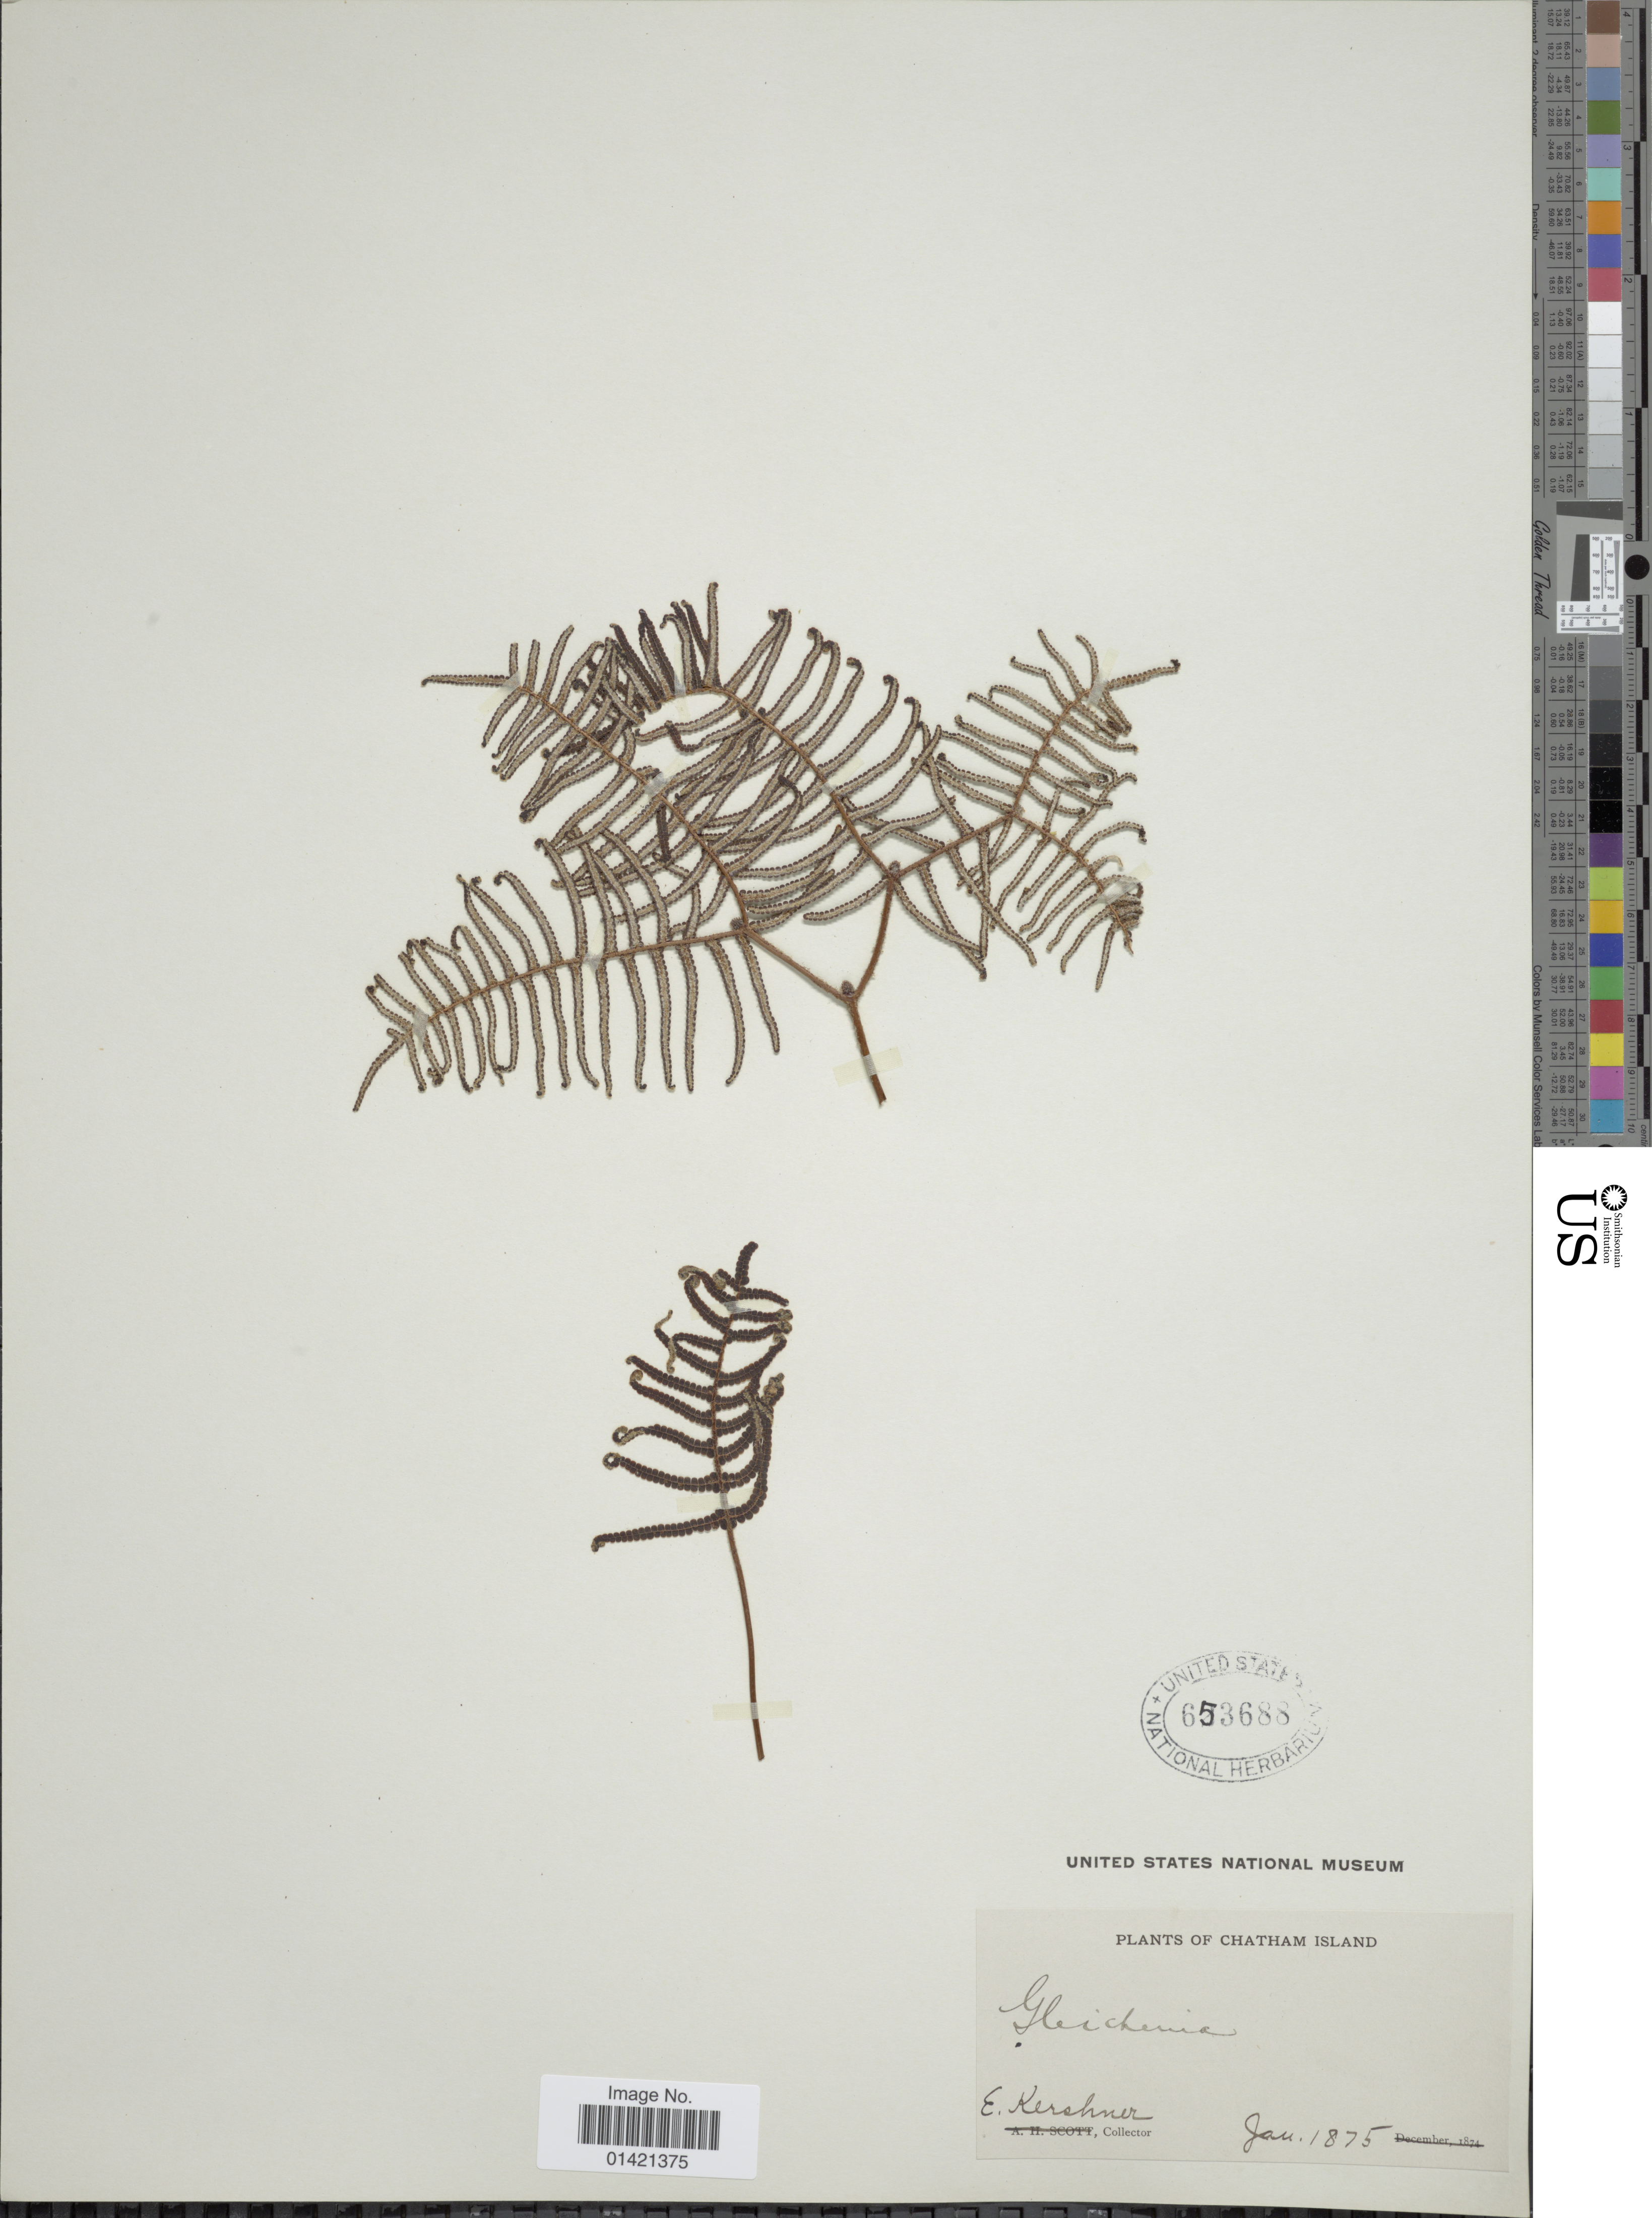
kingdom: Plantae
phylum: Tracheophyta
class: Polypodiopsida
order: Gleicheniales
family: Gleicheniaceae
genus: Gleichenia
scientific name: Gleichenia dicarpa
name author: R. Br.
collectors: E. Kershner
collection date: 1875-01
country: New Zealand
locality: Chatham Island.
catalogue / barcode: US 653688